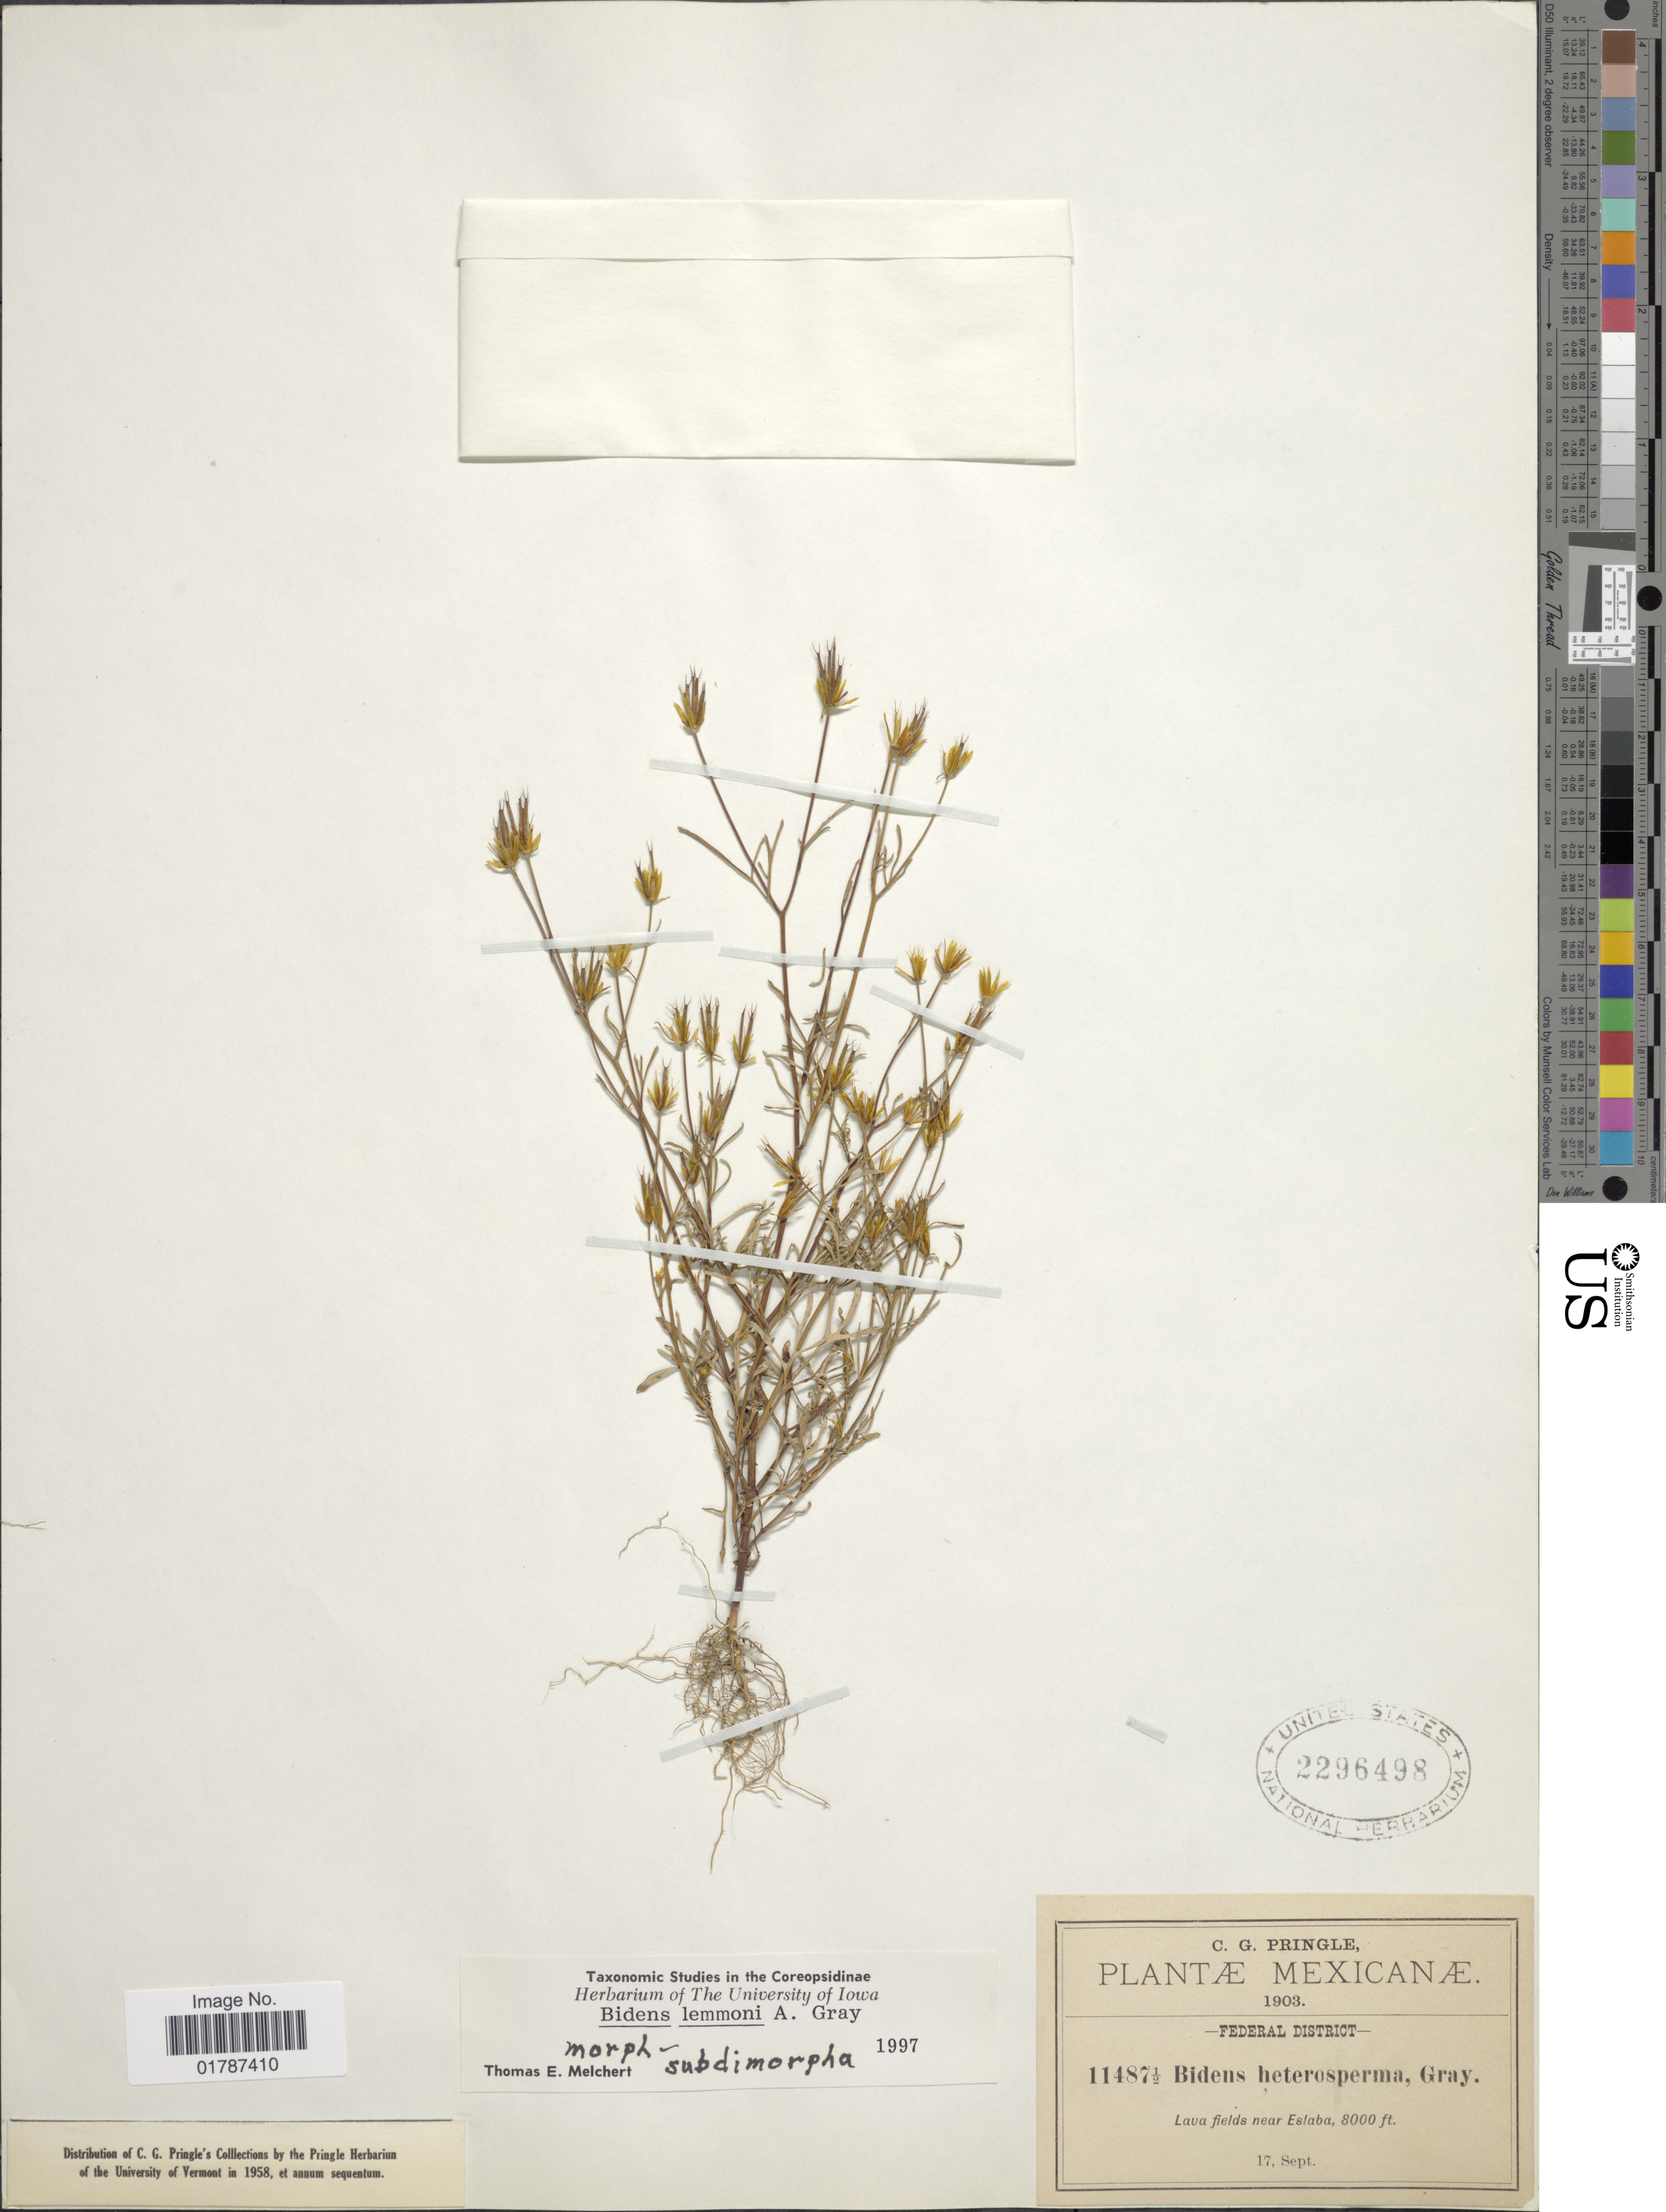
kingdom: Plantae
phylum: Tracheophyta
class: Magnoliopsida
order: Asterales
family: Asteraceae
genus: Bidens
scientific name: Bidens lemmonii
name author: A. Gray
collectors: C. G. Pringle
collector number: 11487½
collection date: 1903-09-17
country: Mexico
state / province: Distrito Federal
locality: Federal District, Lava fields near Eslaba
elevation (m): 2438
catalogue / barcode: US 2296498